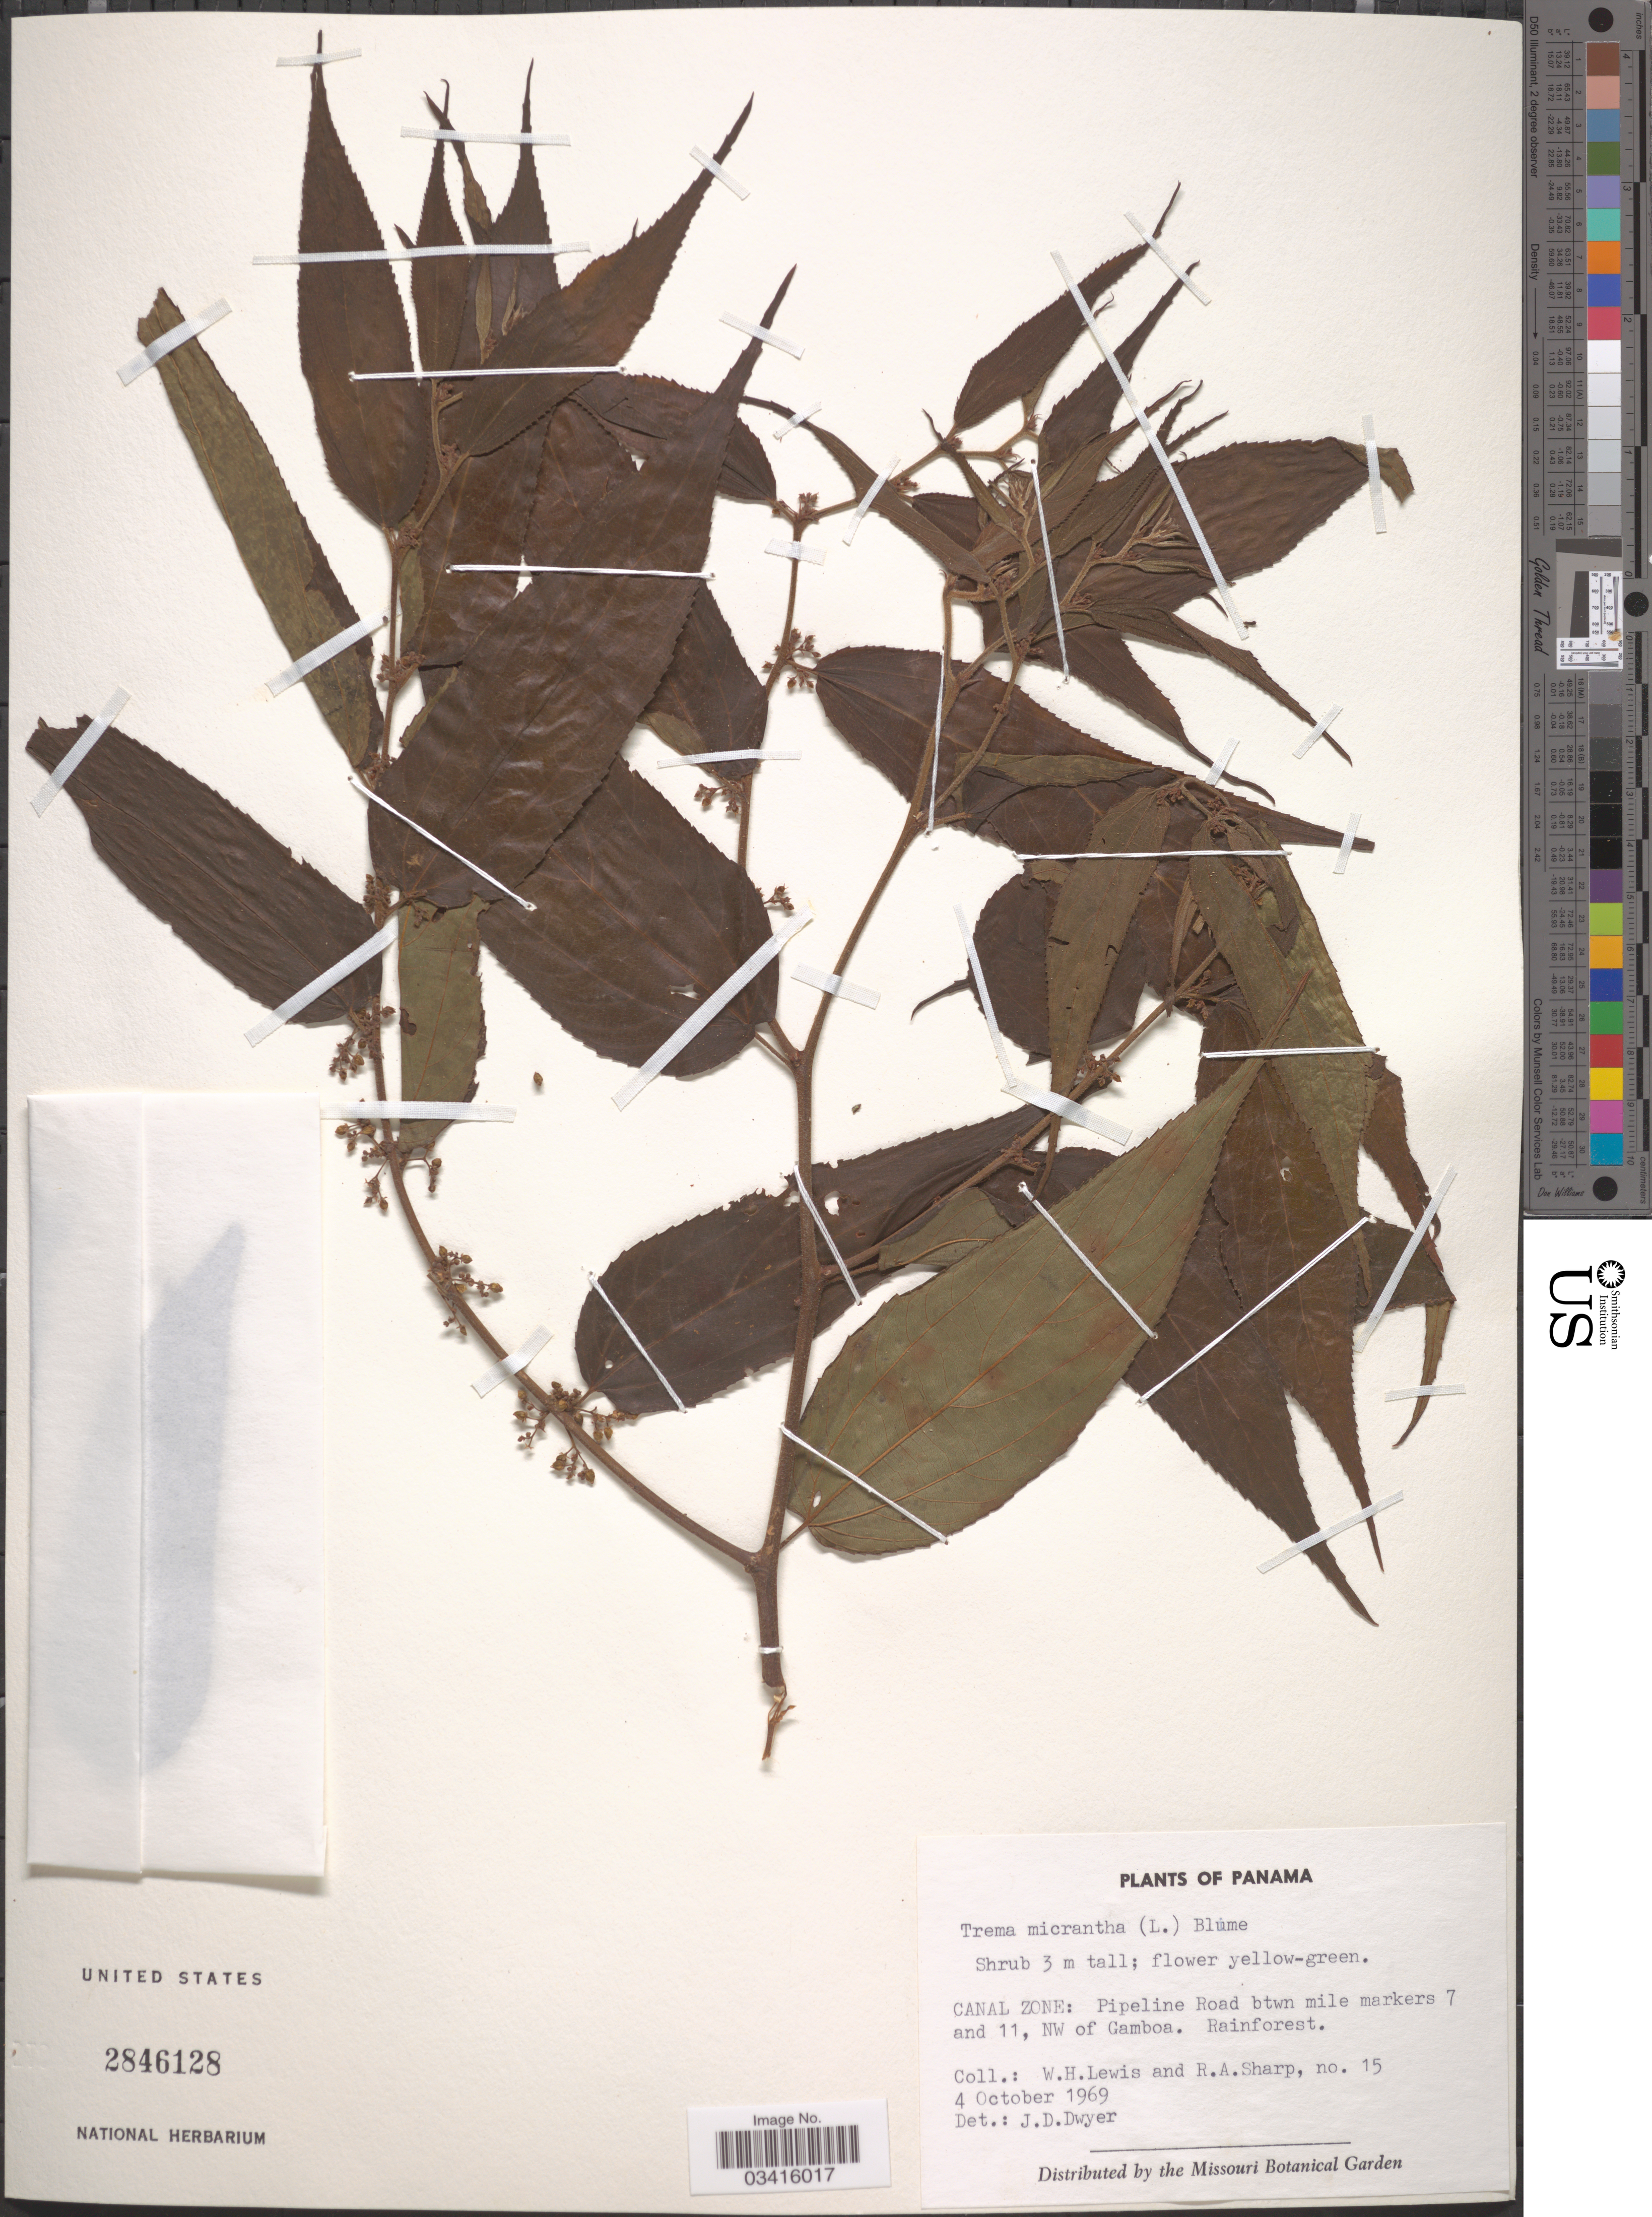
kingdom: Plantae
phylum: Tracheophyta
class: Magnoliopsida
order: Rosales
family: Cannabaceae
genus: Trema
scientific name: Trema micranthum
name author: (L.) Blume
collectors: W. H. Lewis & R. Sharp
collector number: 15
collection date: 1969-10-04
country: Panama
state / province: Colón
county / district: Canal Zone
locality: Canal Zone: Pipeline Road btwn mile markers 7 and 11, NW of Gamboa. Rainforest.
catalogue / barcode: US 2846128